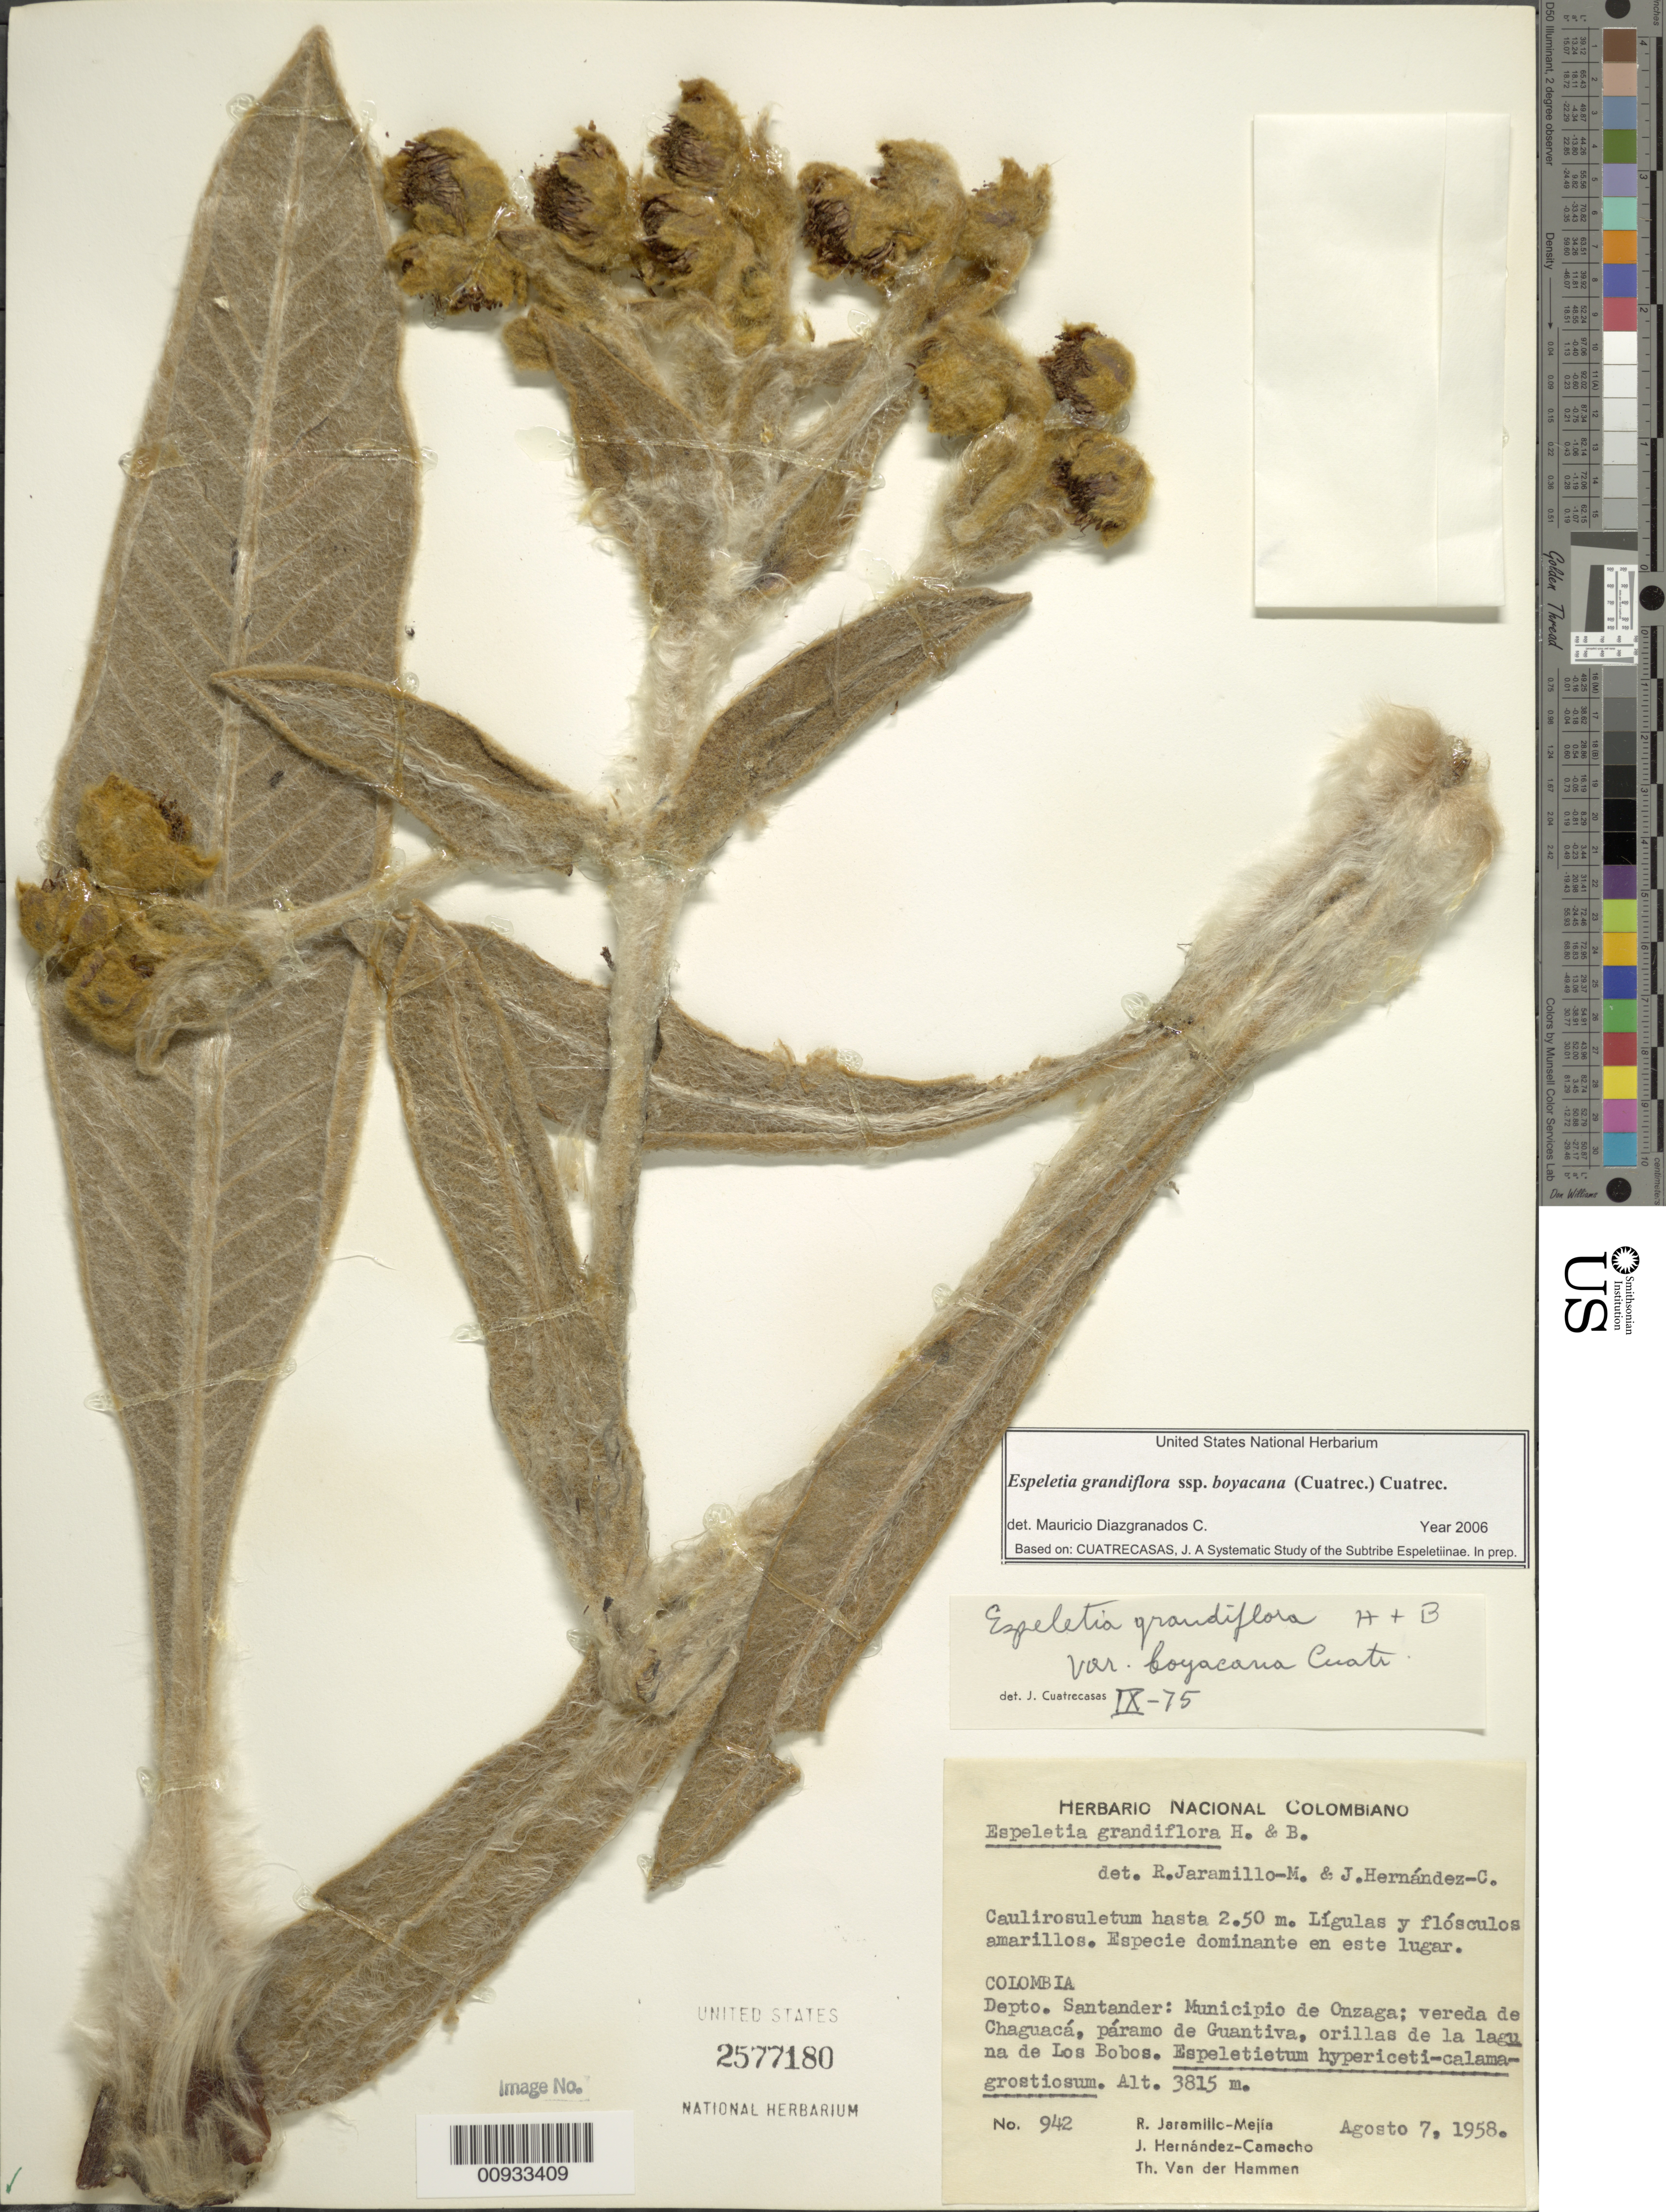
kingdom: Plantae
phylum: Tracheophyta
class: Magnoliopsida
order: Asterales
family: Asteraceae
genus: Espeletia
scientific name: Espeletia grandiflora subsp. boyacana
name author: (Cuatrec.) Cuatrec.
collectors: R. Jaramillo M., J. Hernandez Camacho & T. Hammen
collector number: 942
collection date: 1958-08-07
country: Colombia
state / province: Santander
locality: Municipio de Onzaga; vereda de Chaguaca, paramo de Guantiva, orillas de la laguna de los Bobos.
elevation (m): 3815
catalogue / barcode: US 2577180